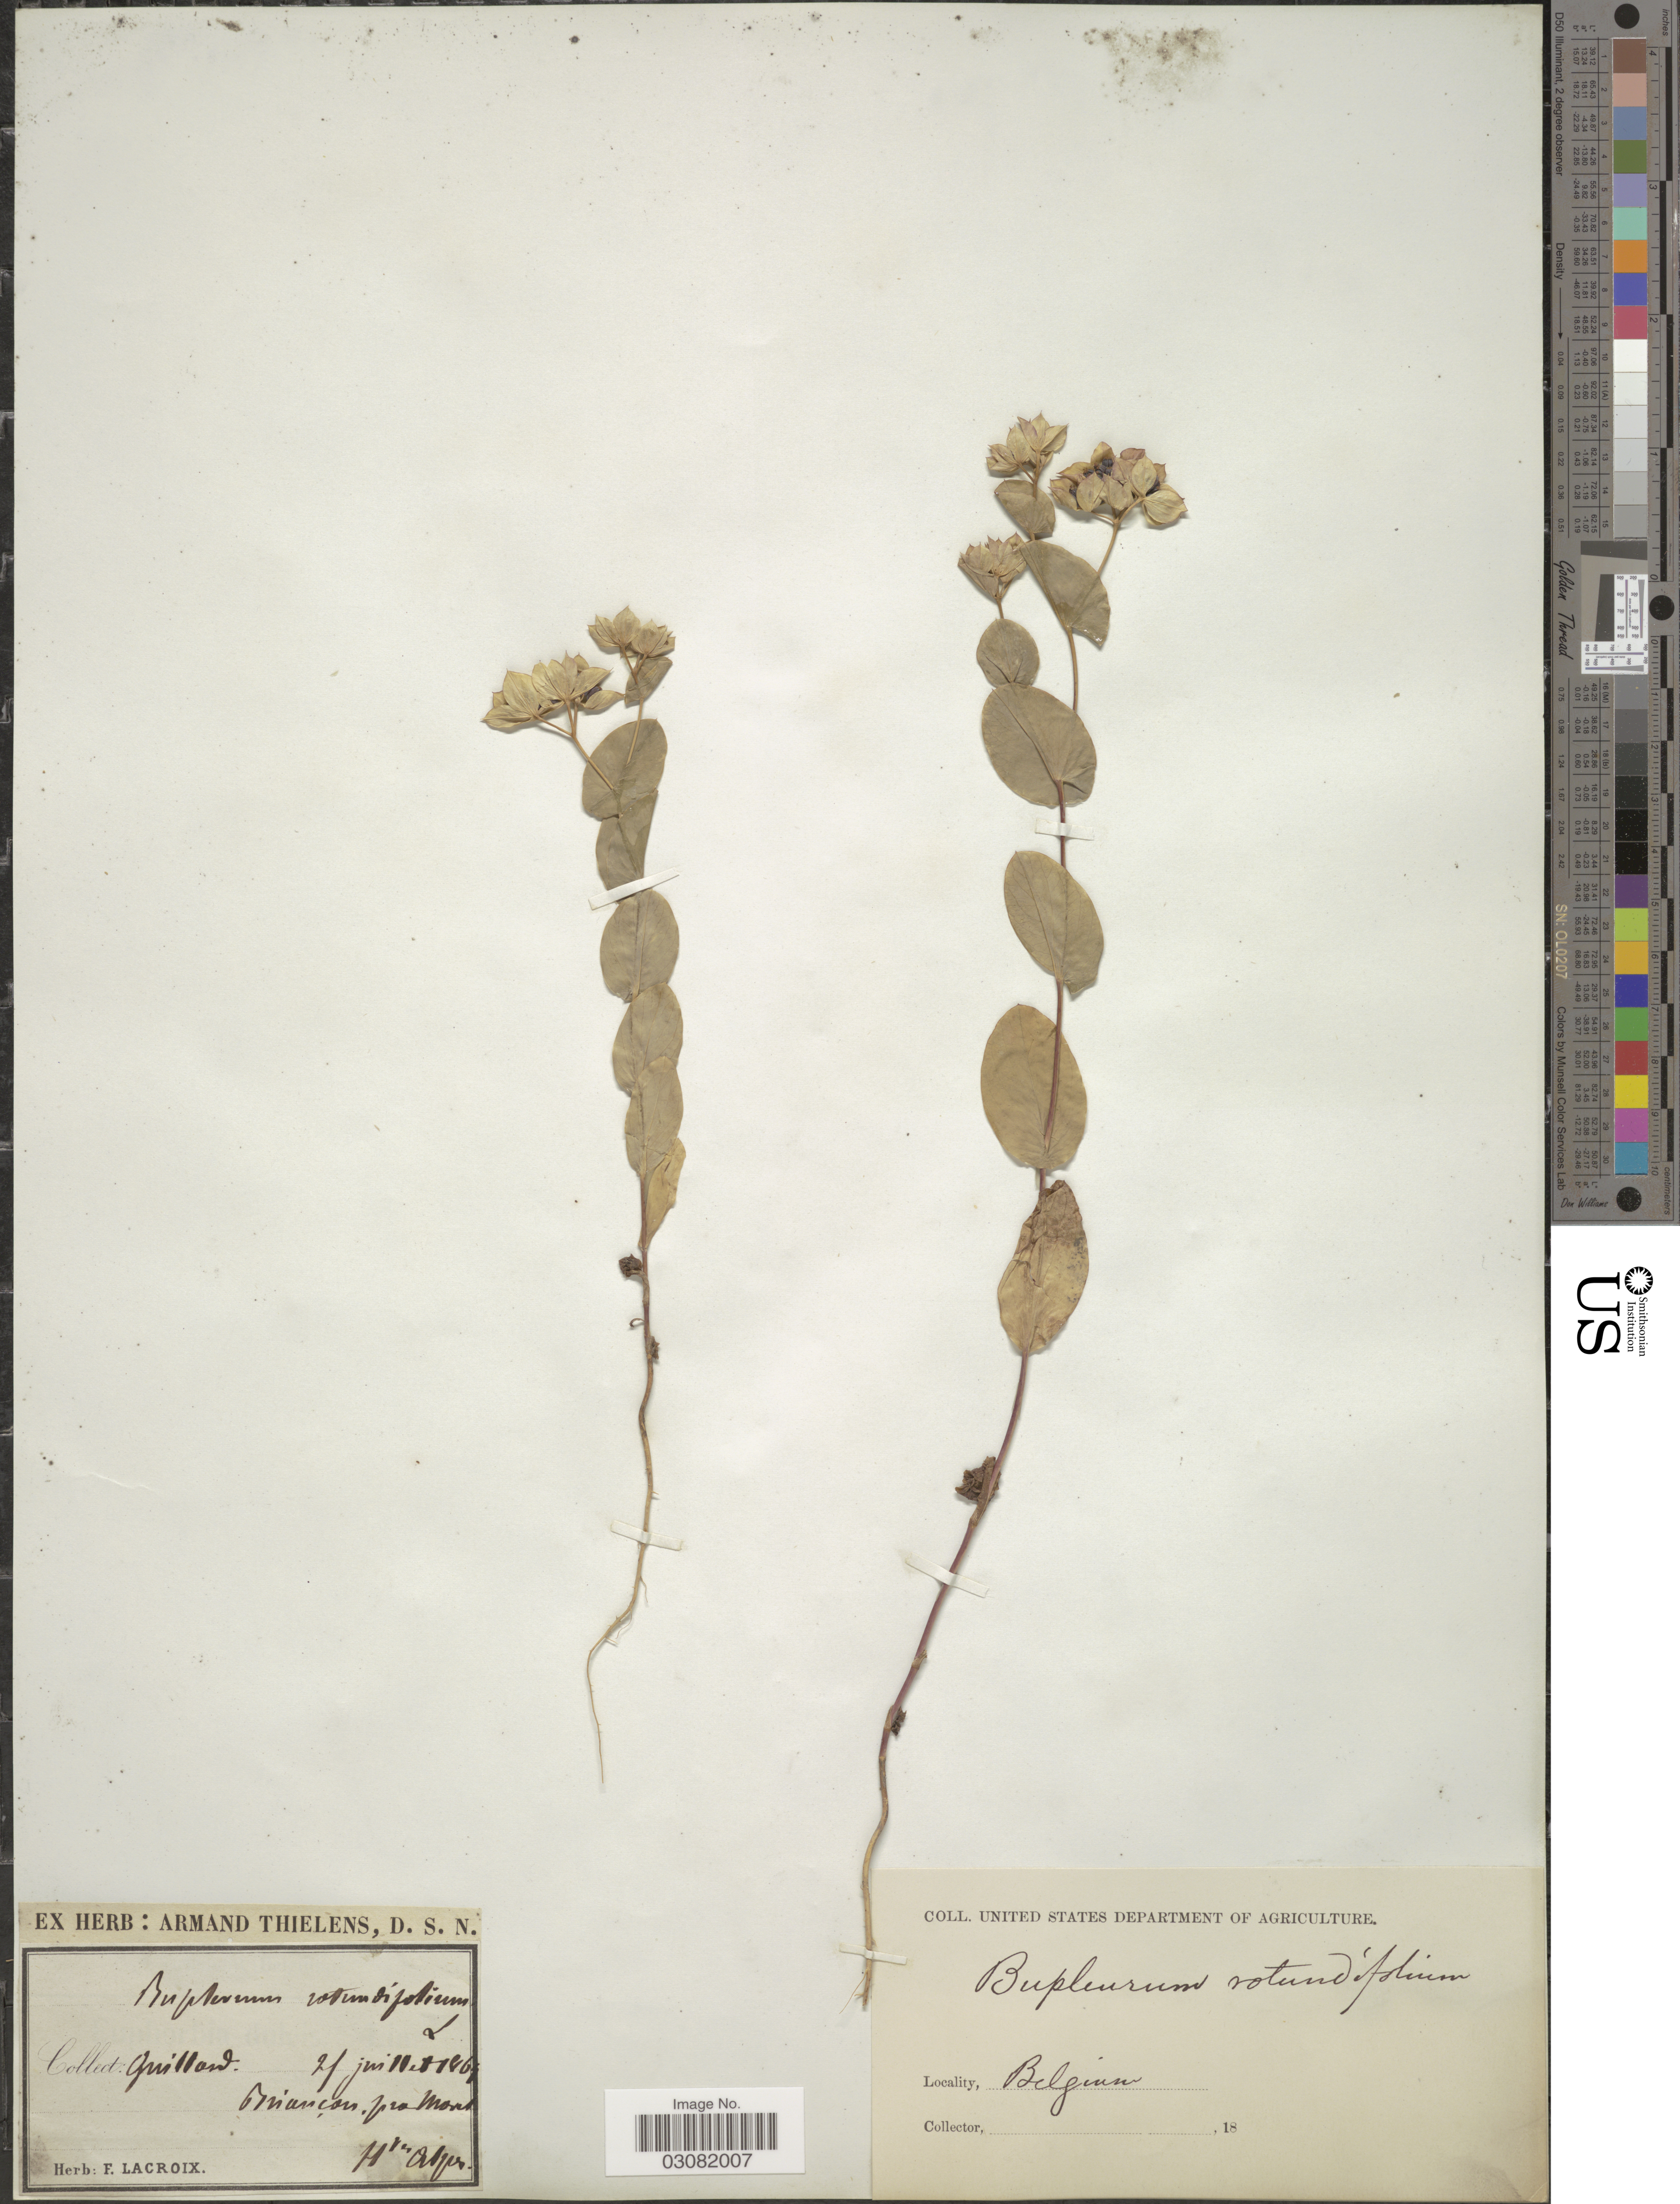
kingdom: Plantae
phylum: Tracheophyta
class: Magnoliopsida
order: Apiales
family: Apiaceae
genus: Bupleurum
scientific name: Bupleurum rotundifolium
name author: L.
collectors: ex herb. F. Lacroix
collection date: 1864-07-25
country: France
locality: Guilland. Briancon. pra mont. Htes Alpes.